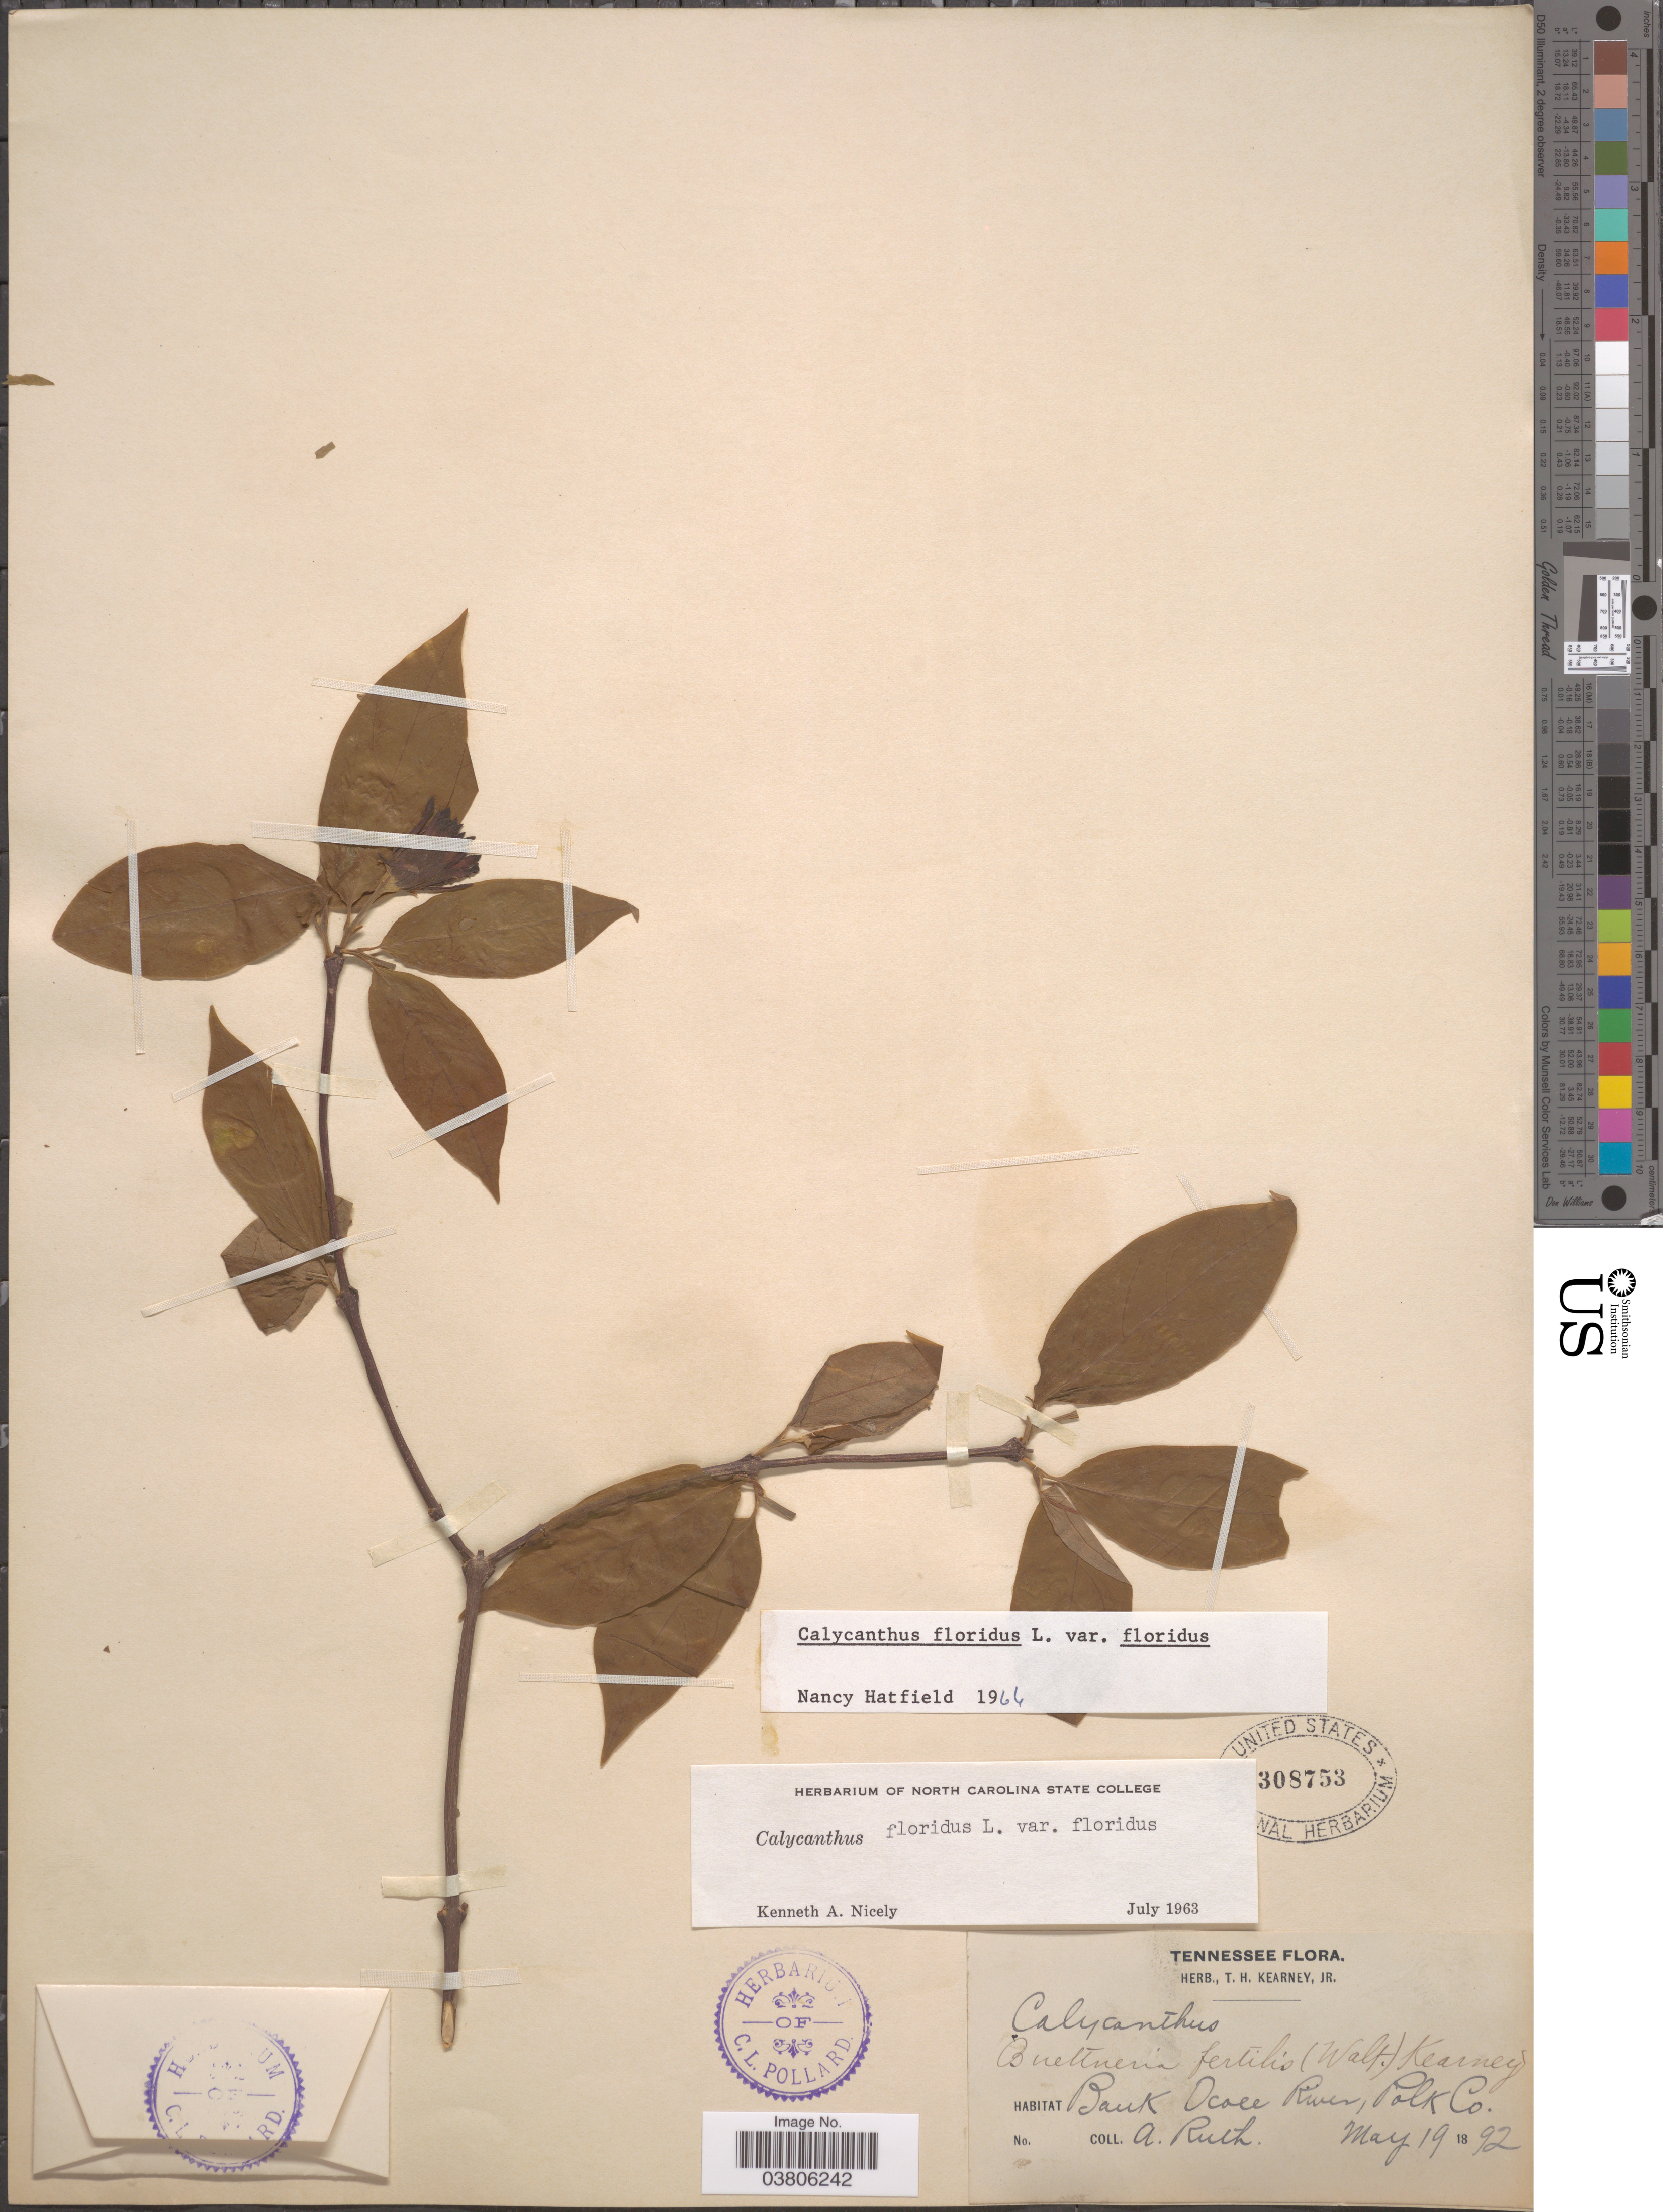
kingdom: Plantae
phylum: Tracheophyta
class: Magnoliopsida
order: Laurales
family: Calycanthaceae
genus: Calycanthus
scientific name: Calycanthus floridus var. floridus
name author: L.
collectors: A. Ruth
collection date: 1892-05-19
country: United States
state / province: Tennessee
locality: Bank Ocoee River, Polk Co.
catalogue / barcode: US 308753